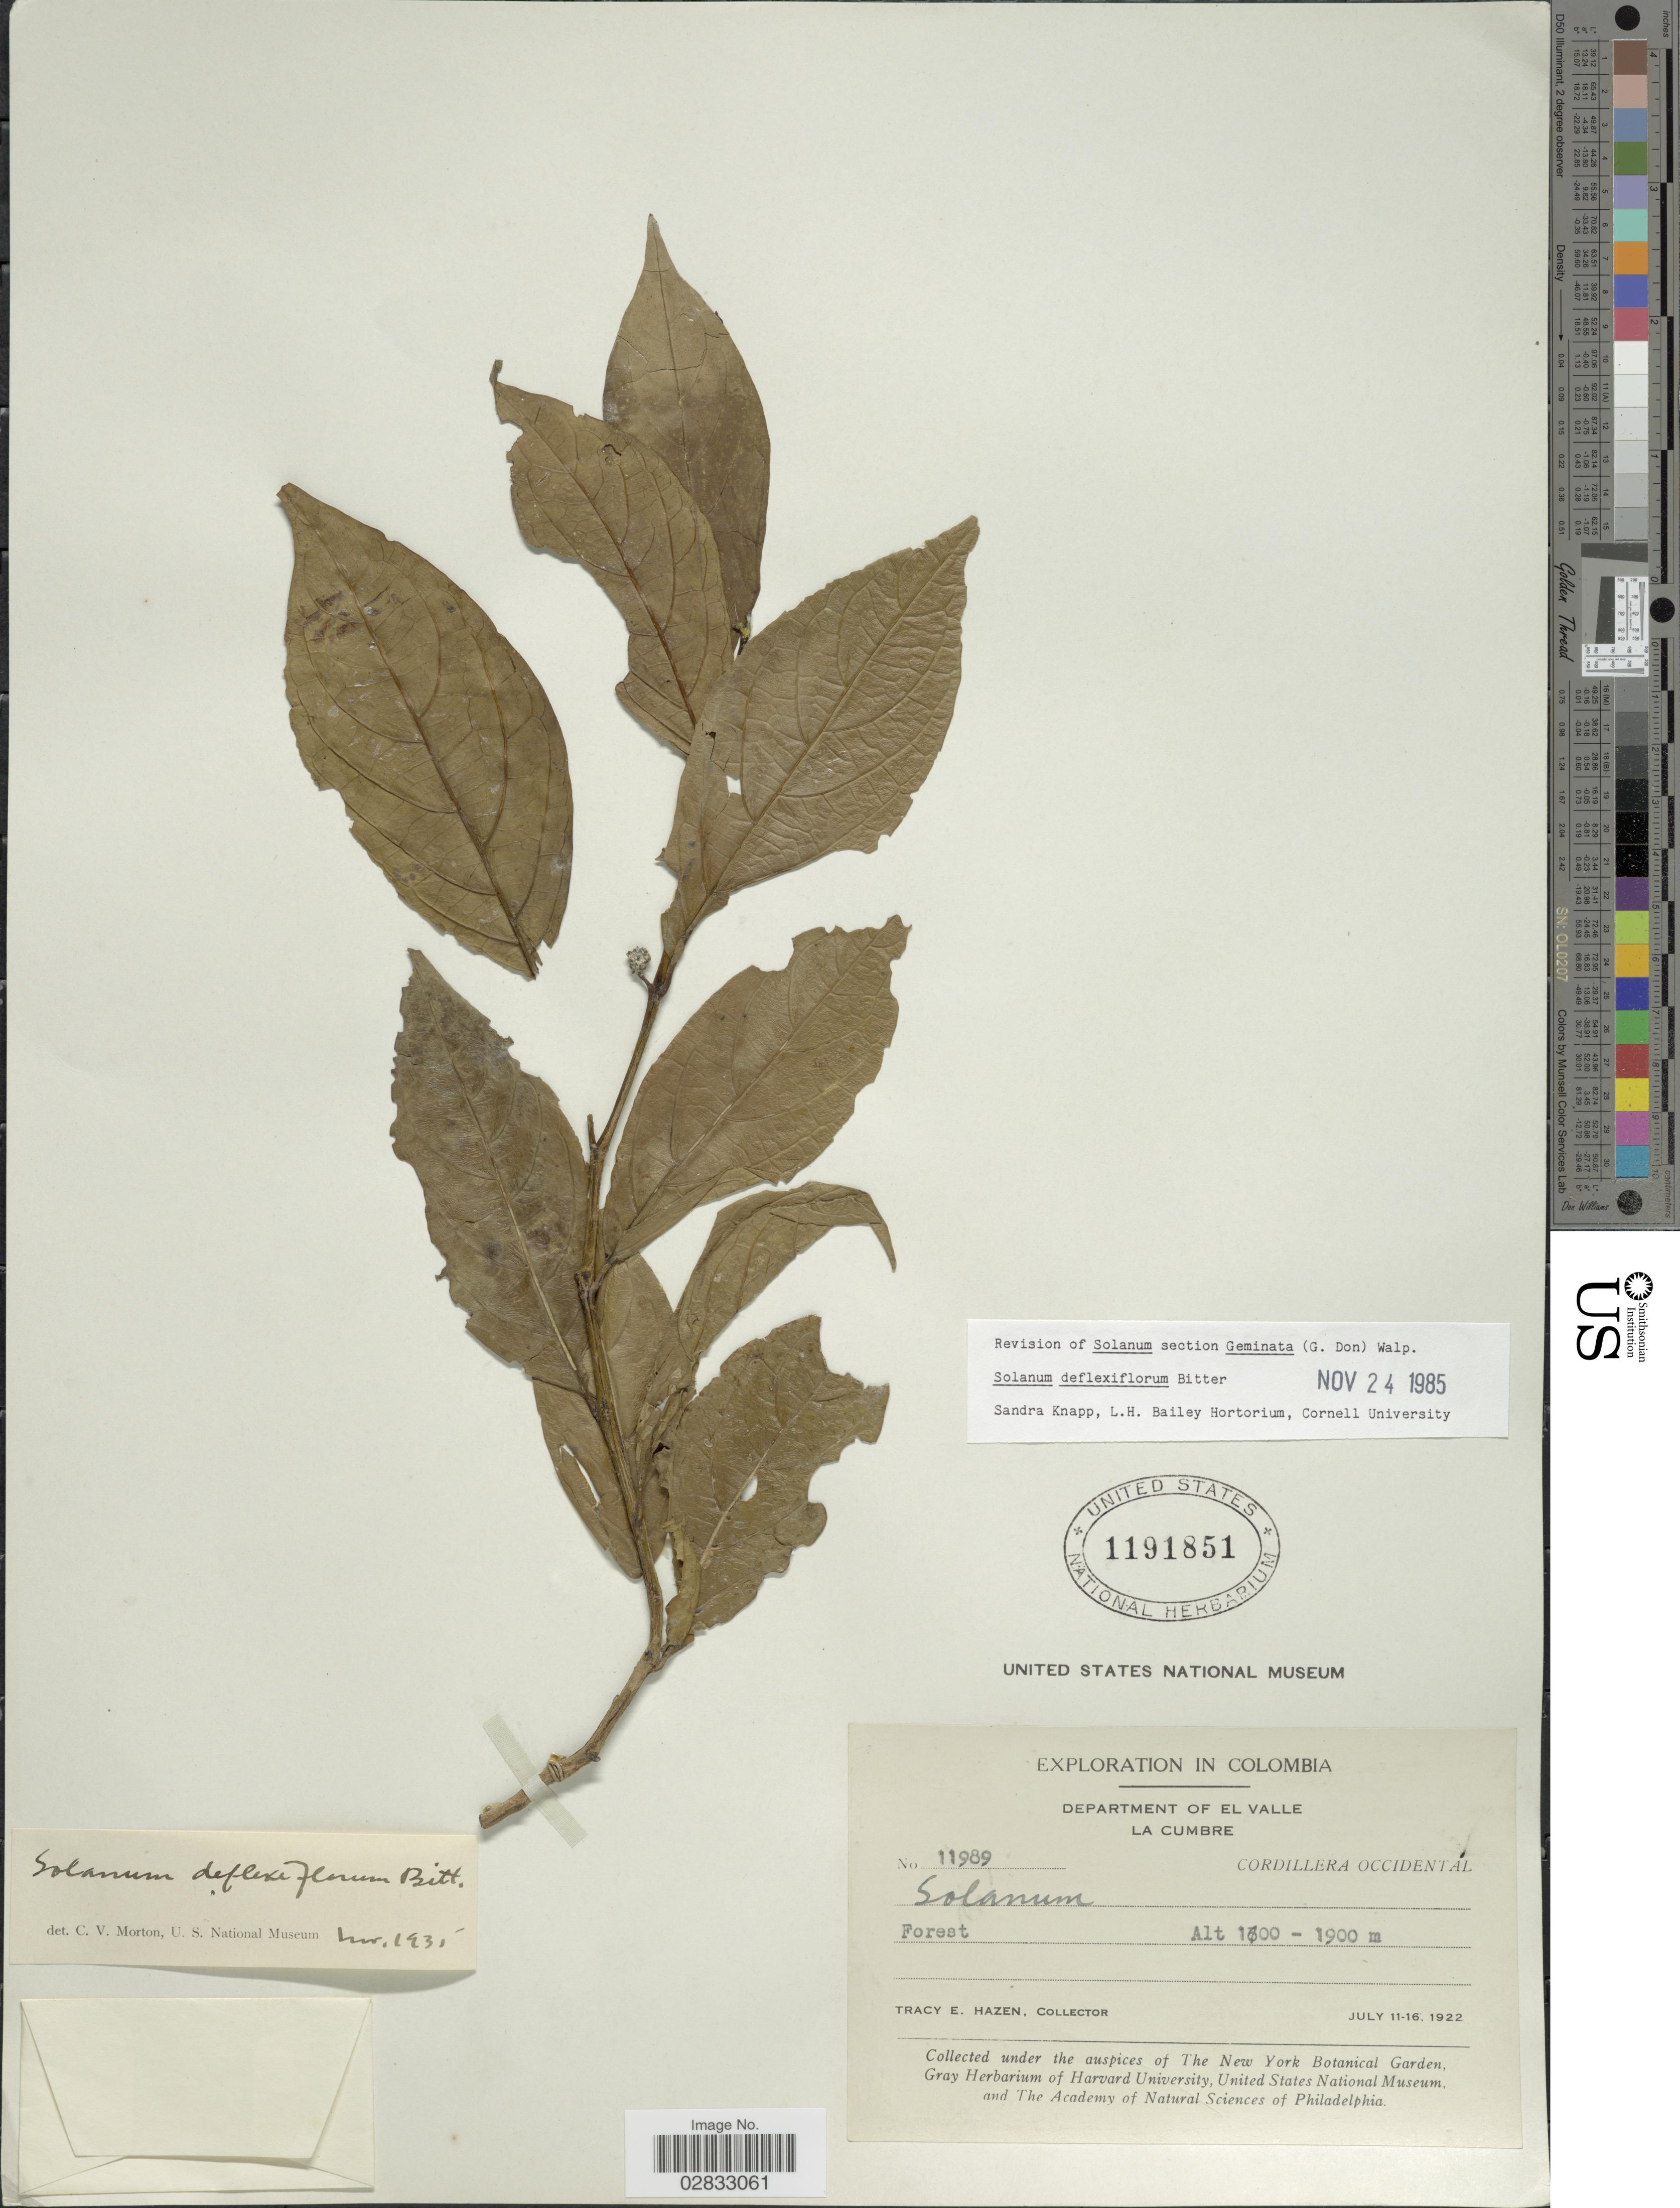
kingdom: Plantae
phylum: Tracheophyta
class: Magnoliopsida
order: Solanales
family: Solanaceae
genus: Solanum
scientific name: Solanum deflexiflorum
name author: Bitter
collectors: T. E. Hazen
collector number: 11989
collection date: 1922-07-11/1922-07-16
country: Colombia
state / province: Valle del Cauca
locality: Department of El Valle. La Cumbre. Cordillera Occidental.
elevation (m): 1700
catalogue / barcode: US 1191851